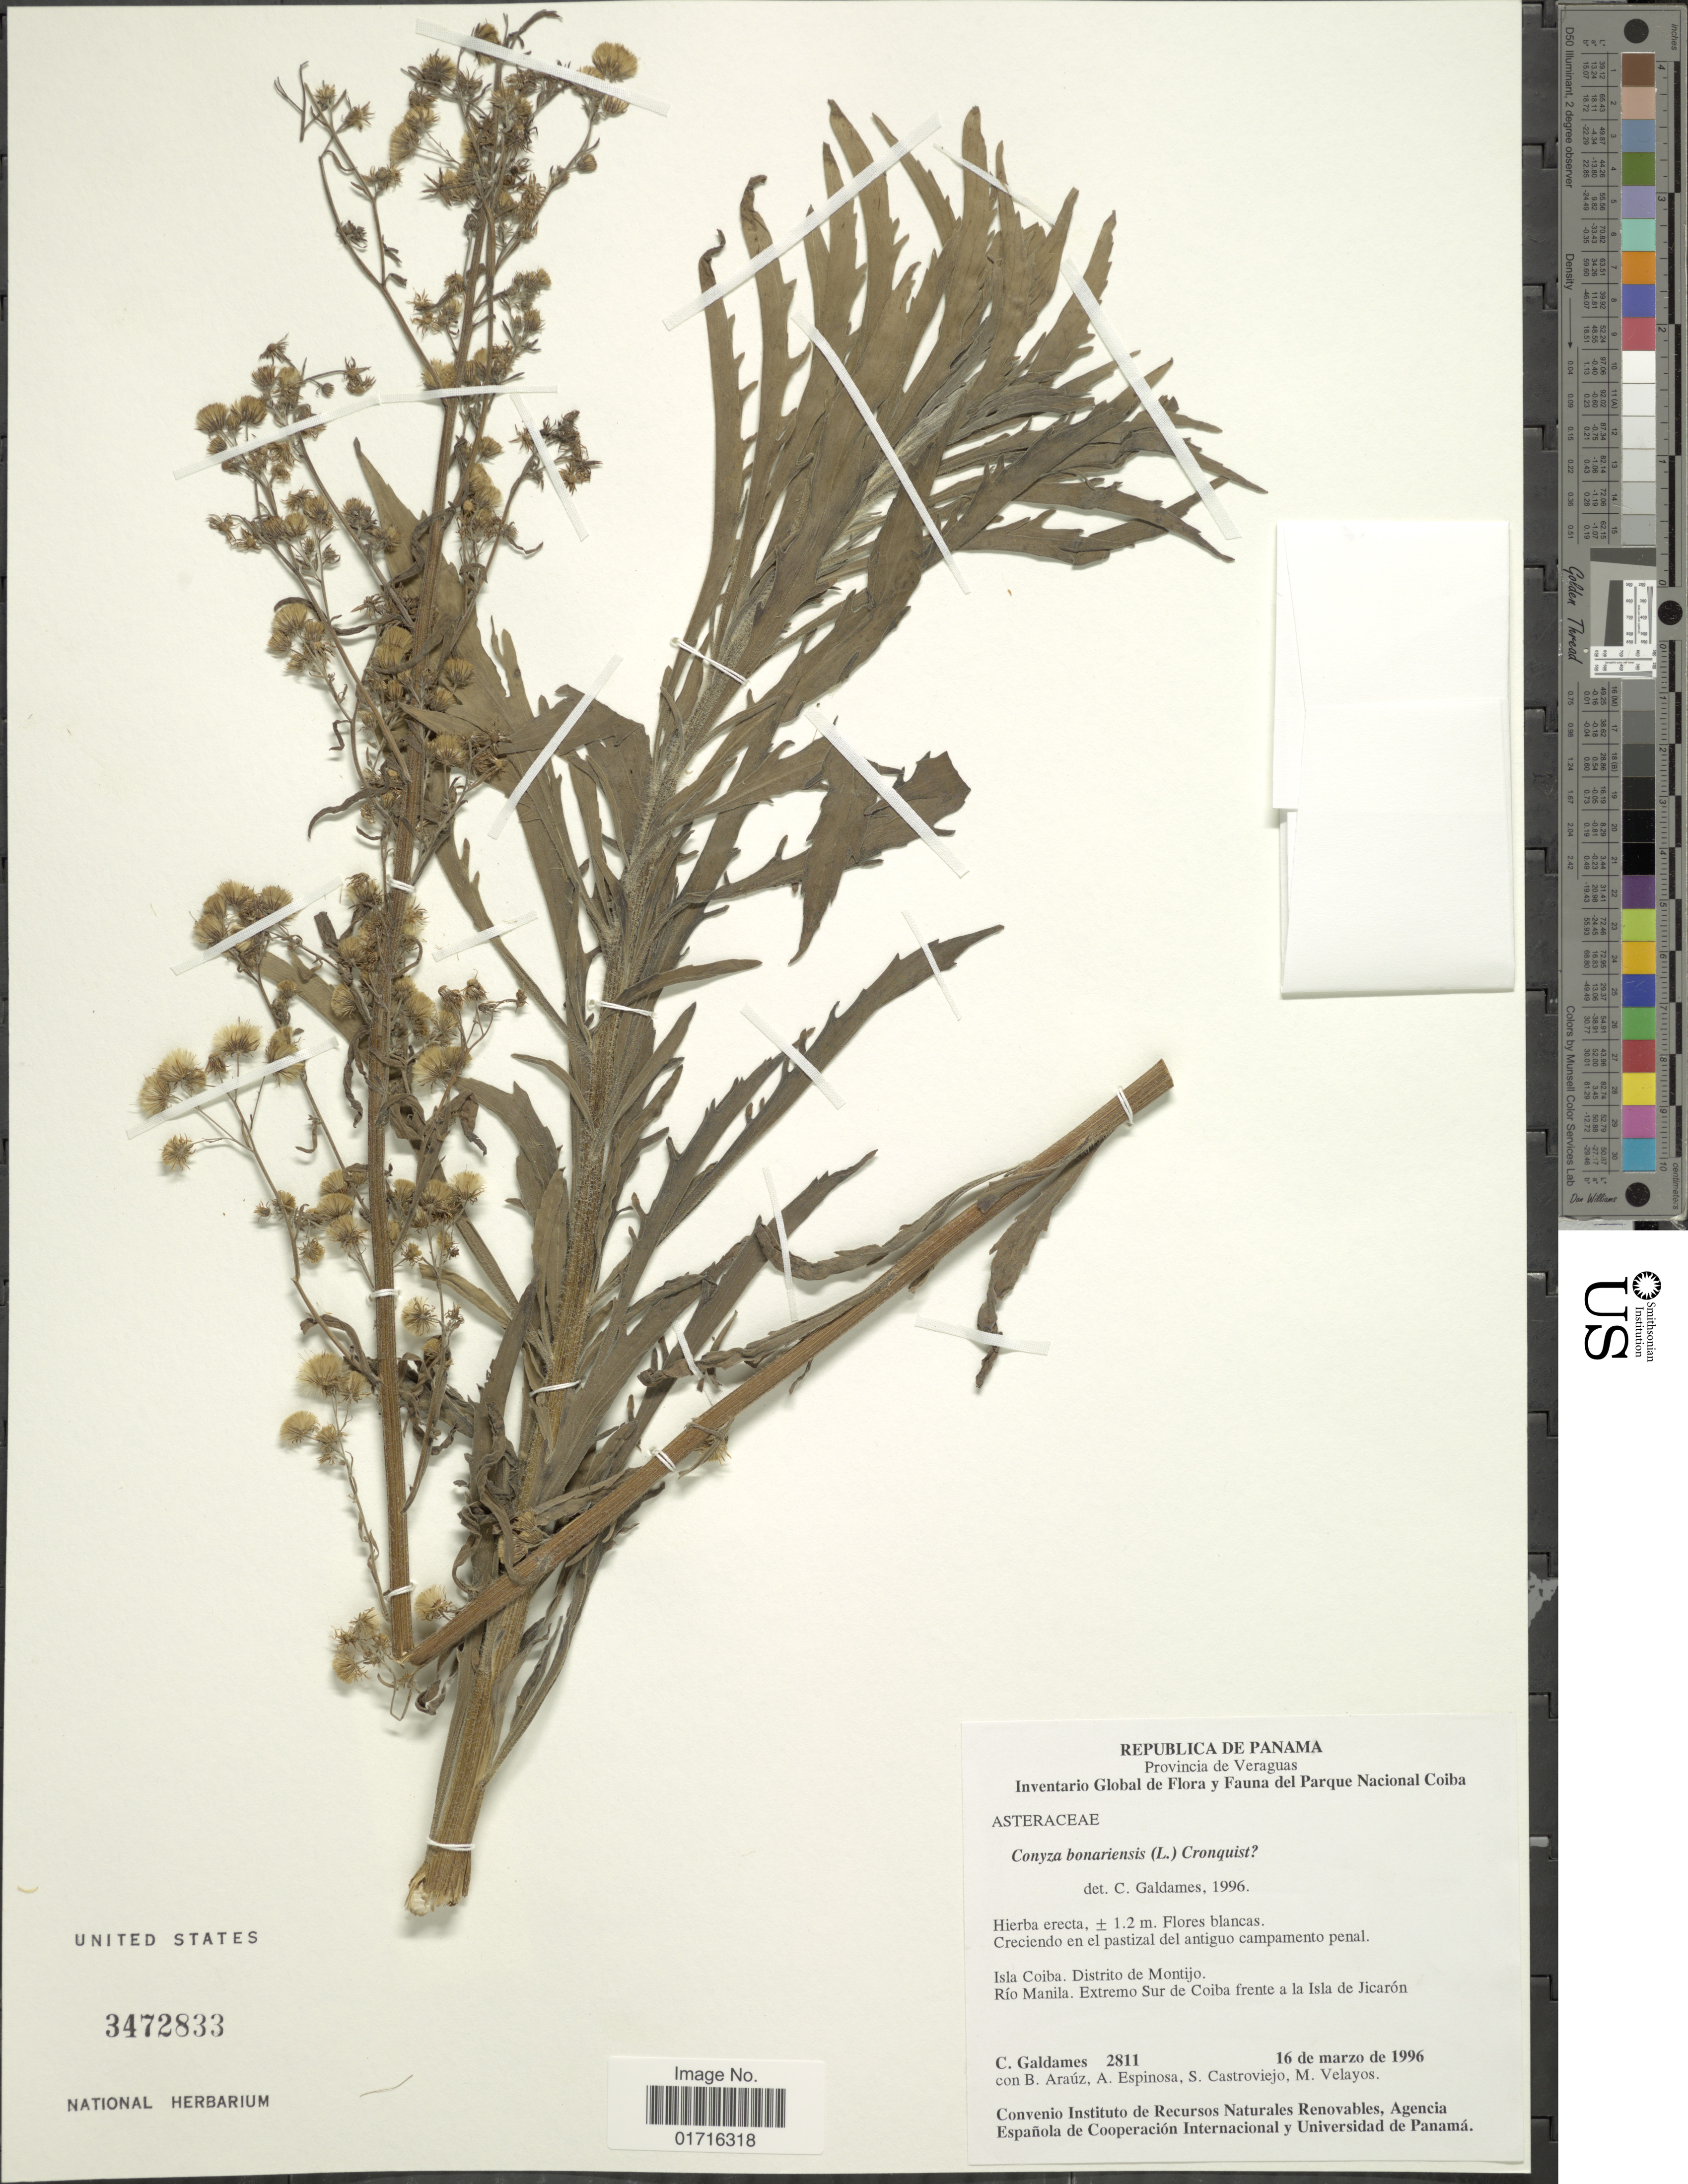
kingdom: Plantae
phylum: Tracheophyta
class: Magnoliopsida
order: Asterales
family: Asteraceae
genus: Conyza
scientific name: Conyza bonariensis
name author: (L.) Cronq.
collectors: C. Galdames, B. Araúz, A. Espinosa, S. Castroviejo & M. Velayos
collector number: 2811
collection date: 1996-03-16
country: Panama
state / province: Veraguas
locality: Isla Coiba. Distrito de Montijo. Rio Manila. Extremo Sur de Coiba frente a la Isla de Jicaron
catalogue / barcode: US 3472833